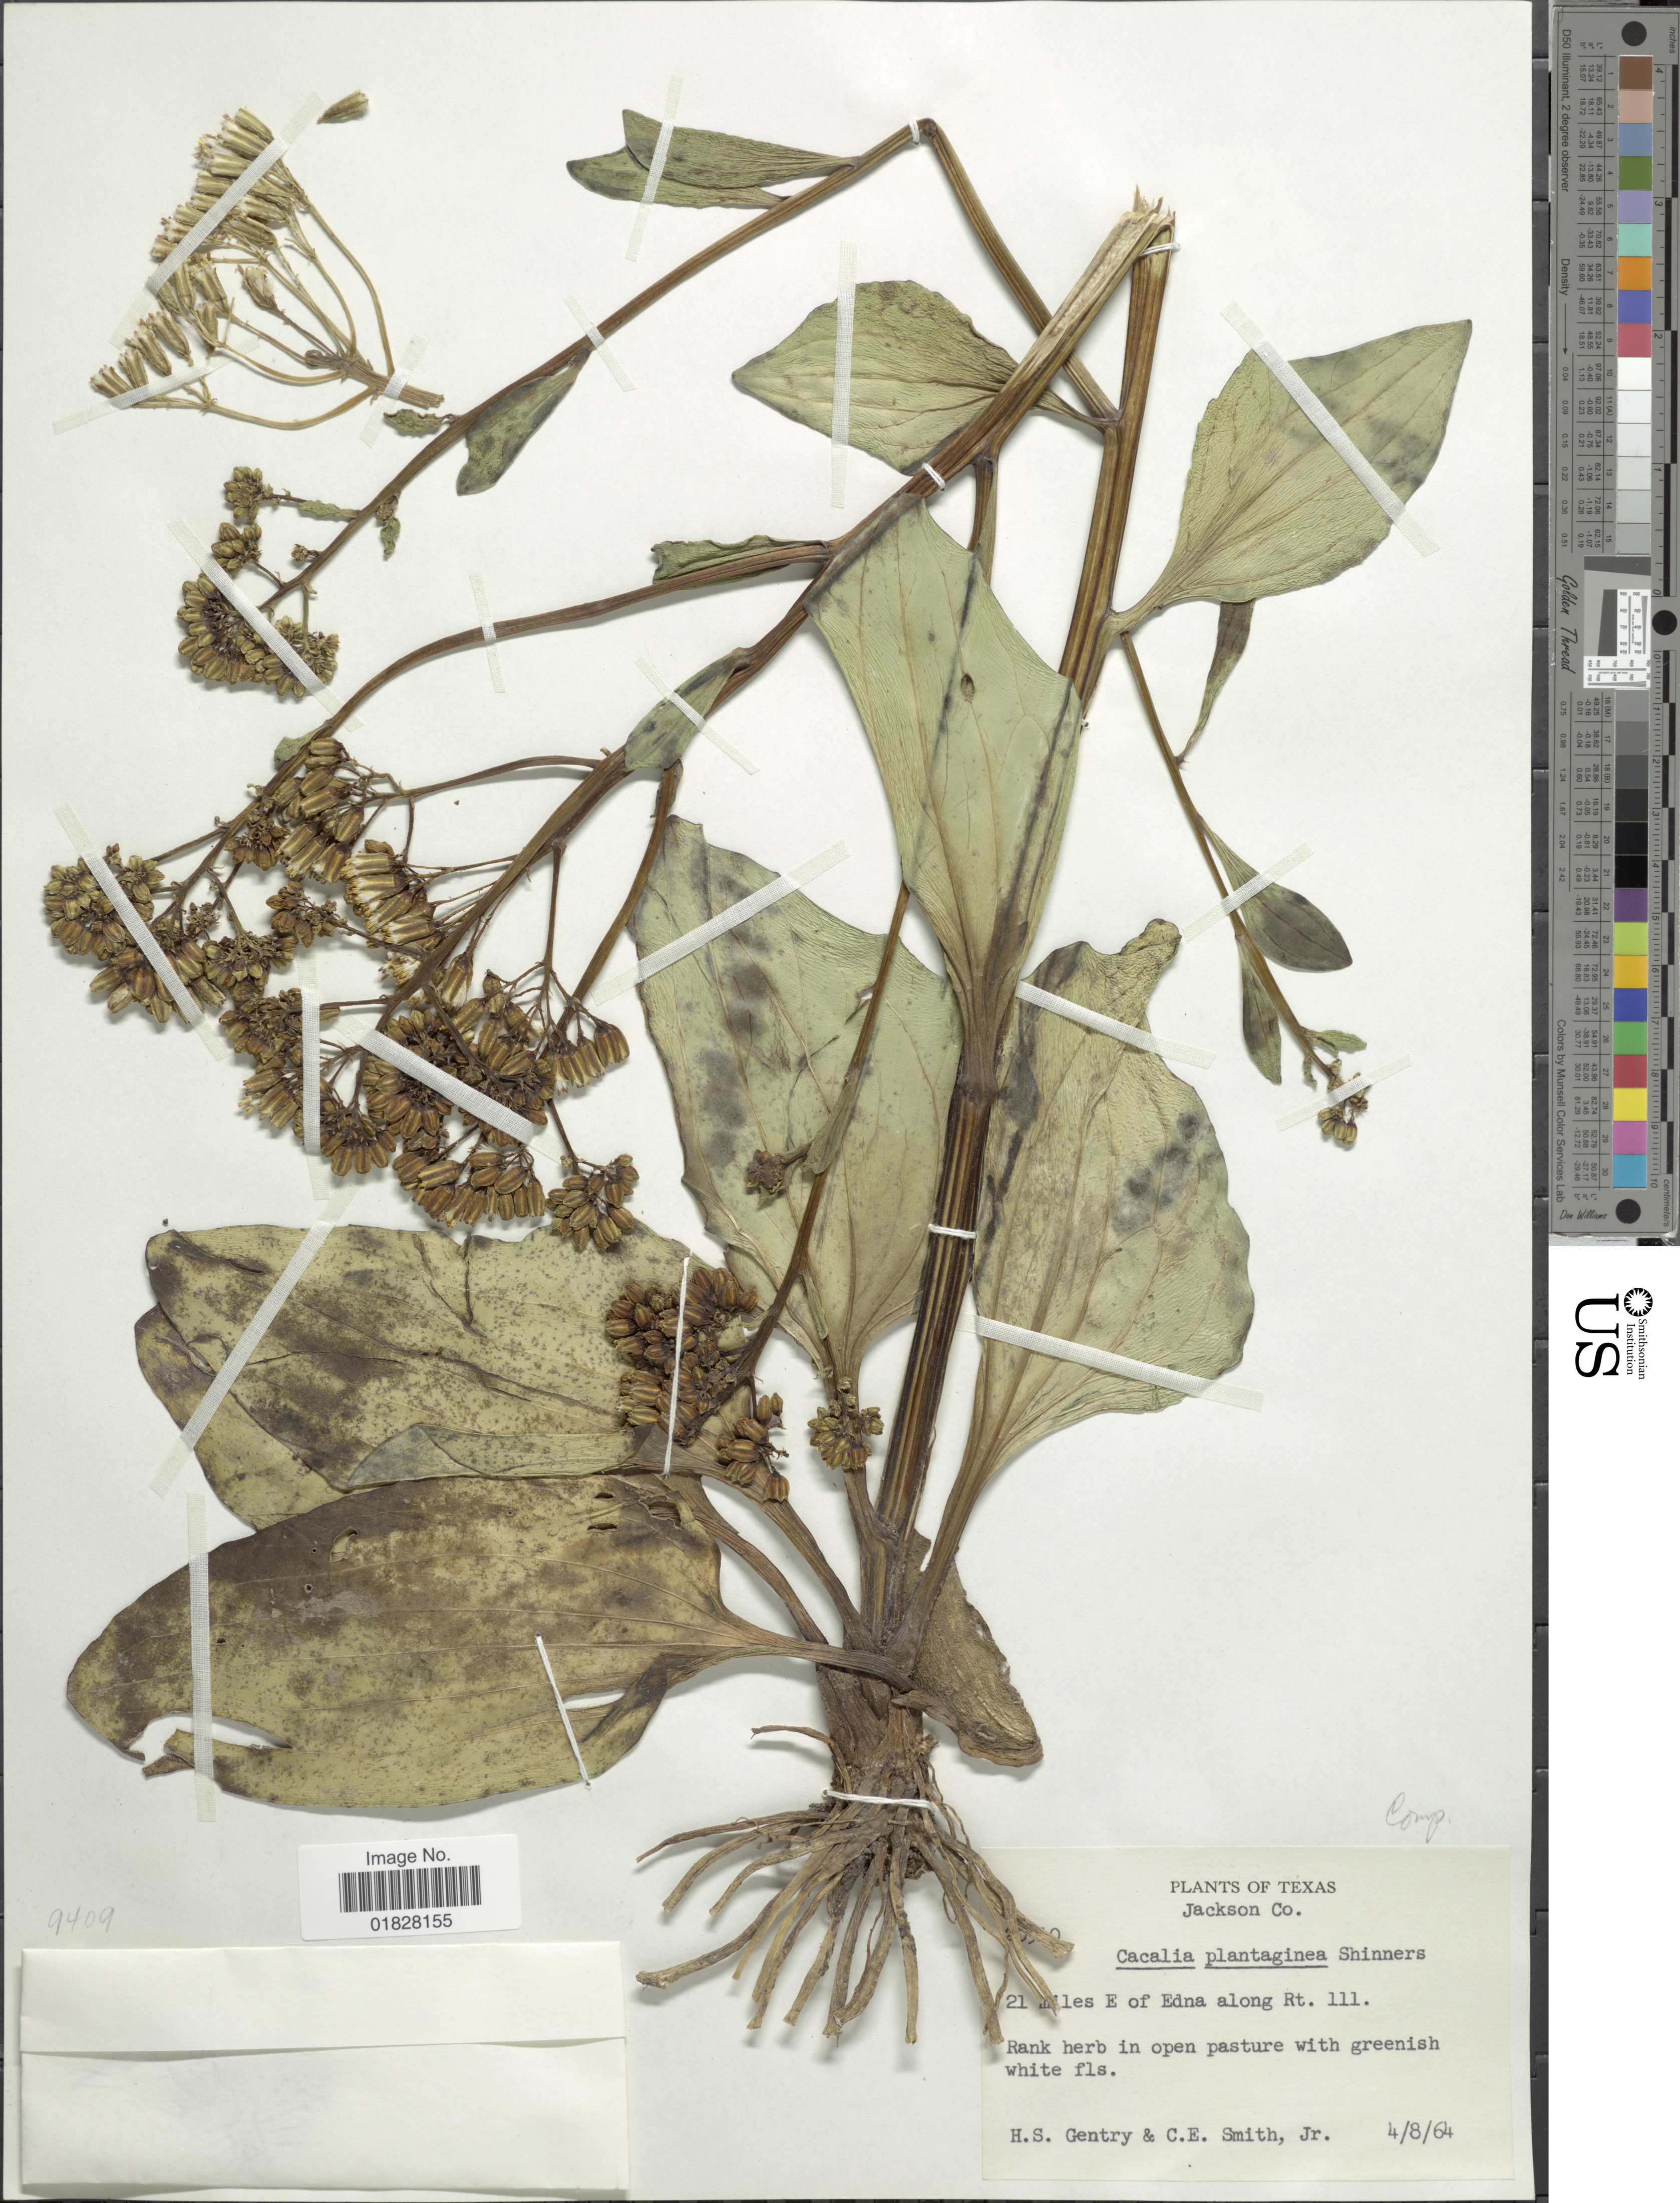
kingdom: Plantae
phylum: Tracheophyta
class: Magnoliopsida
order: Asterales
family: Asteraceae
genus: Arnoglossum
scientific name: Arnoglossum plantagineum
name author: Raf.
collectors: H. S. Gentry & C. E. Smith Jr.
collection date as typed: Transcribed d/m/y: 8/4/64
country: United States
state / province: Texas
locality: Jackson Co. 21 miles E of Edna along Rt. 111